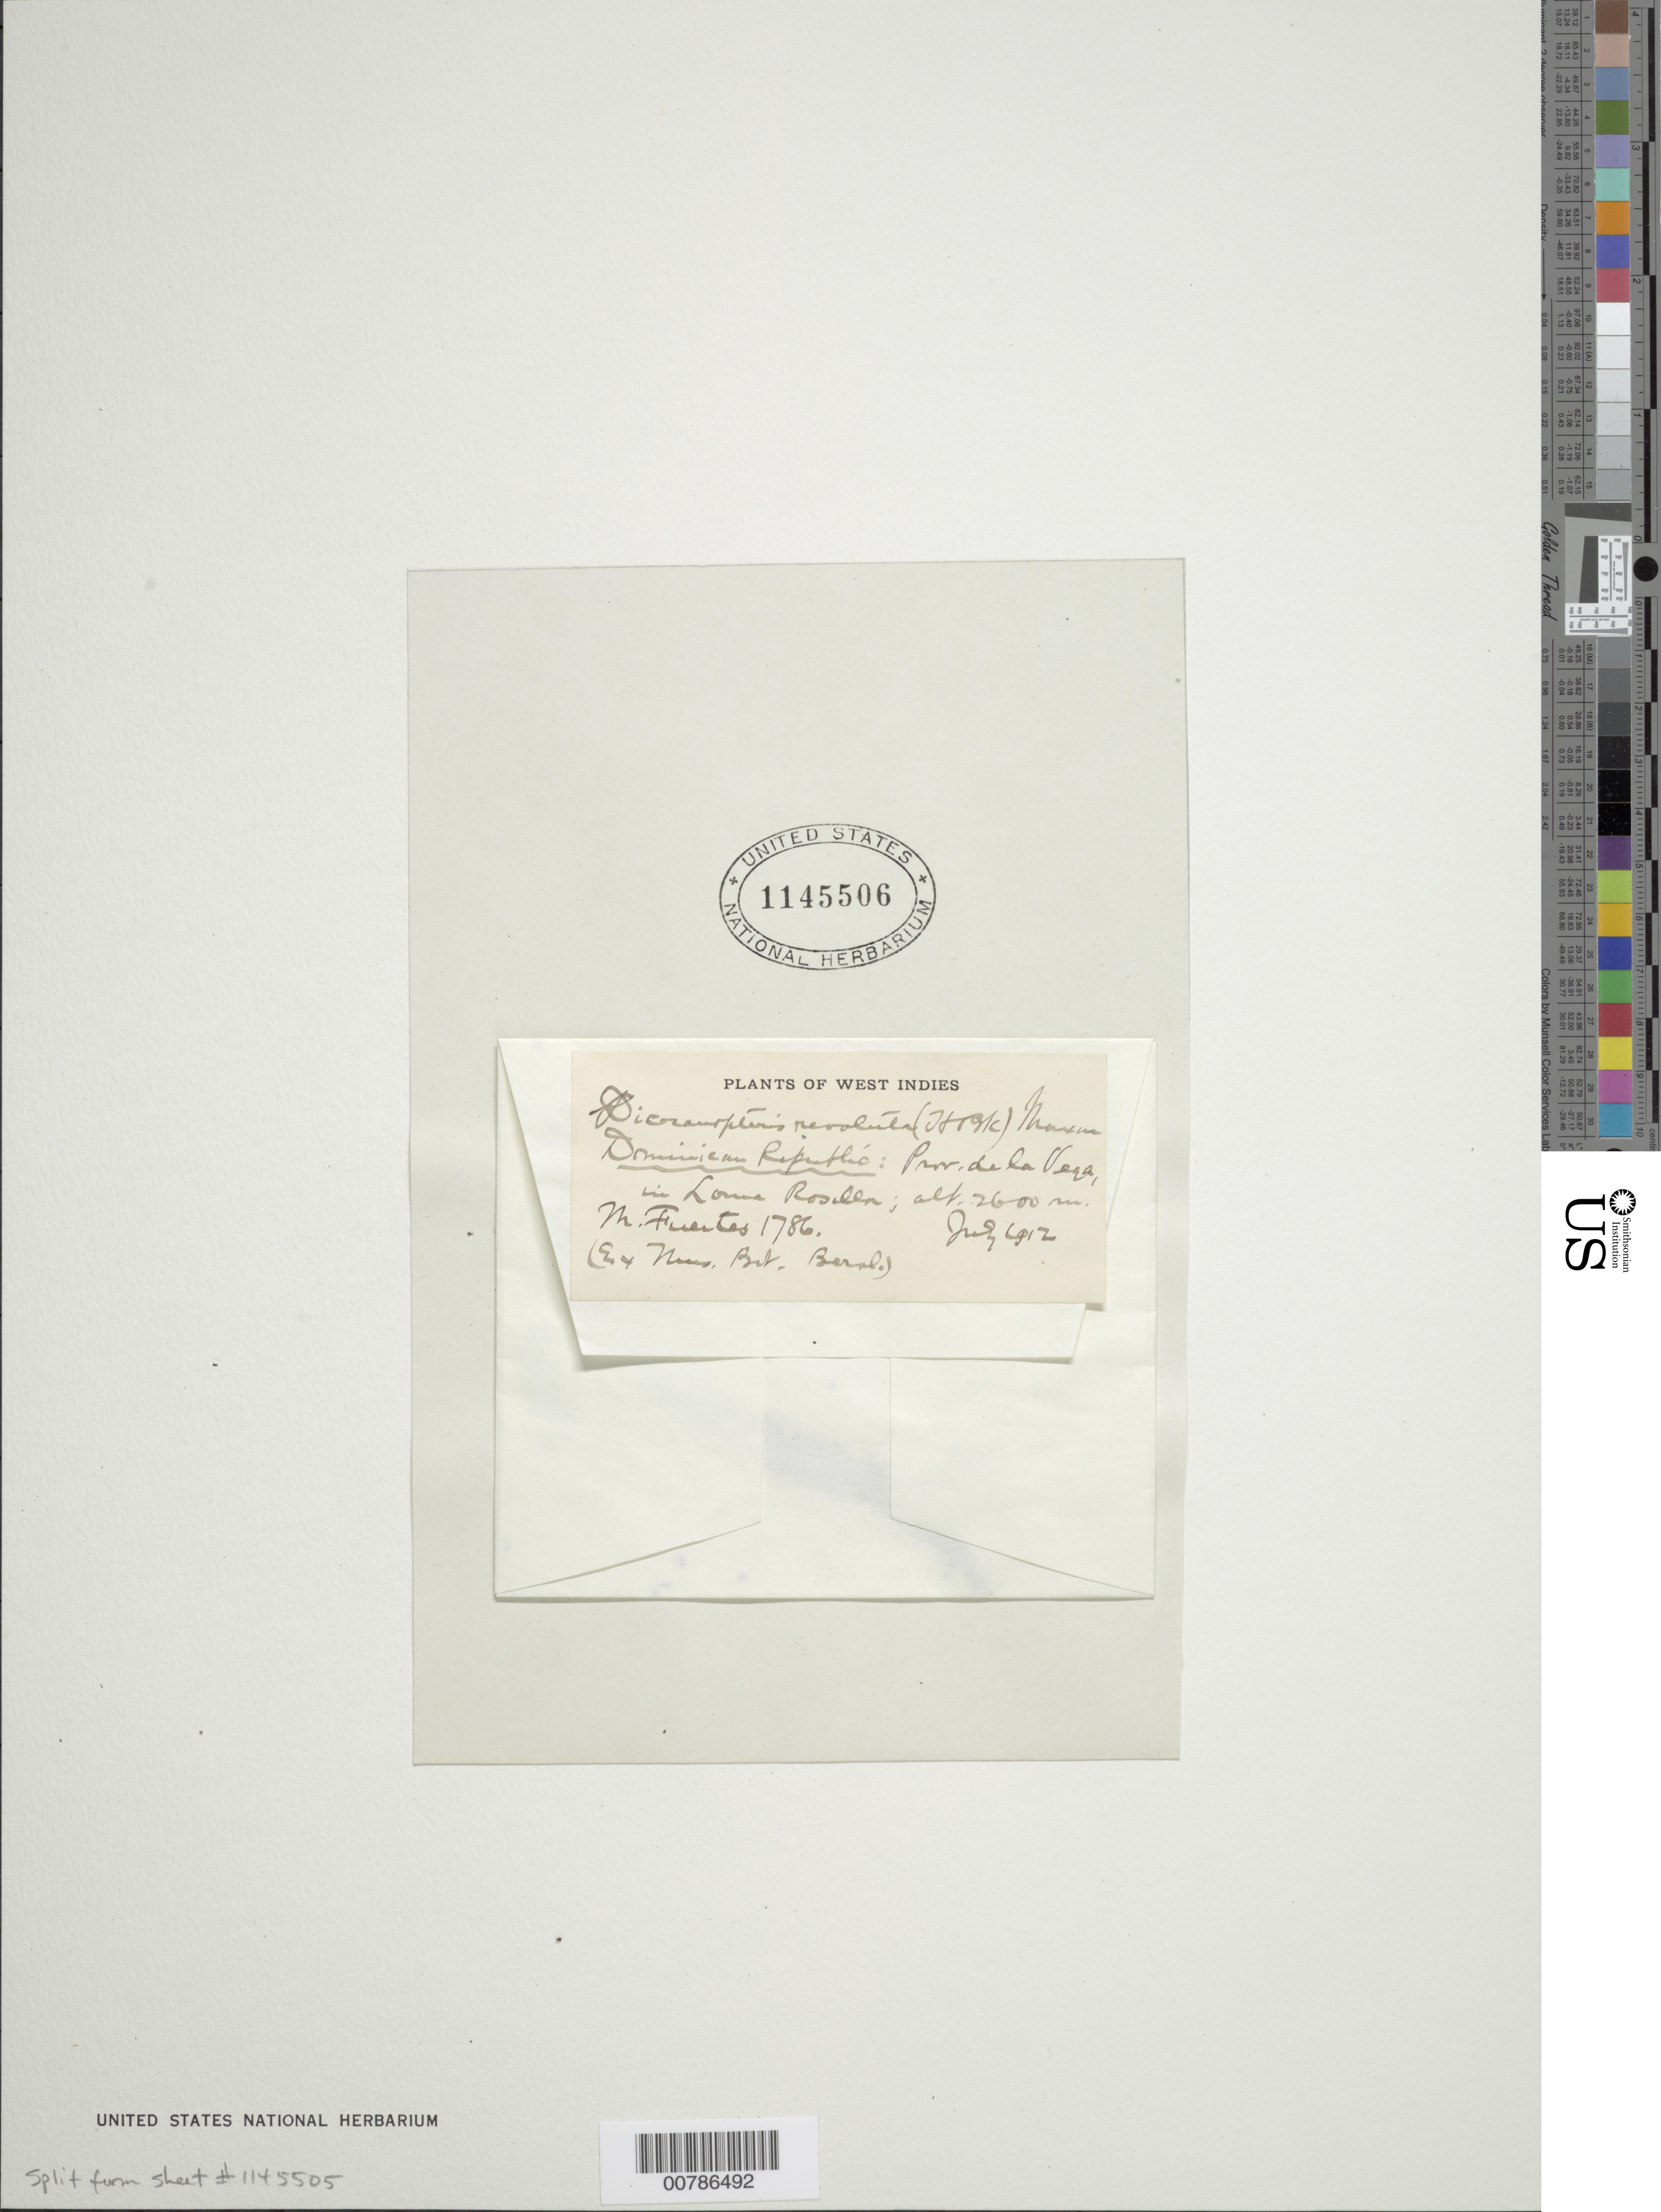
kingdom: Plantae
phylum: Tracheophyta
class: Polypodiopsida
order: Gleicheniales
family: Gleicheniaceae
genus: Sticherus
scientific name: Sticherus revolutus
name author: (Kunth) Ching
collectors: M. D. Fuertes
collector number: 1786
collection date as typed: Jul 1912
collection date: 1912-07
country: Dominican Republic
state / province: La Vega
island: Hispaniola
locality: Loma Rosilla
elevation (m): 2600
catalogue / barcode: US 1145506